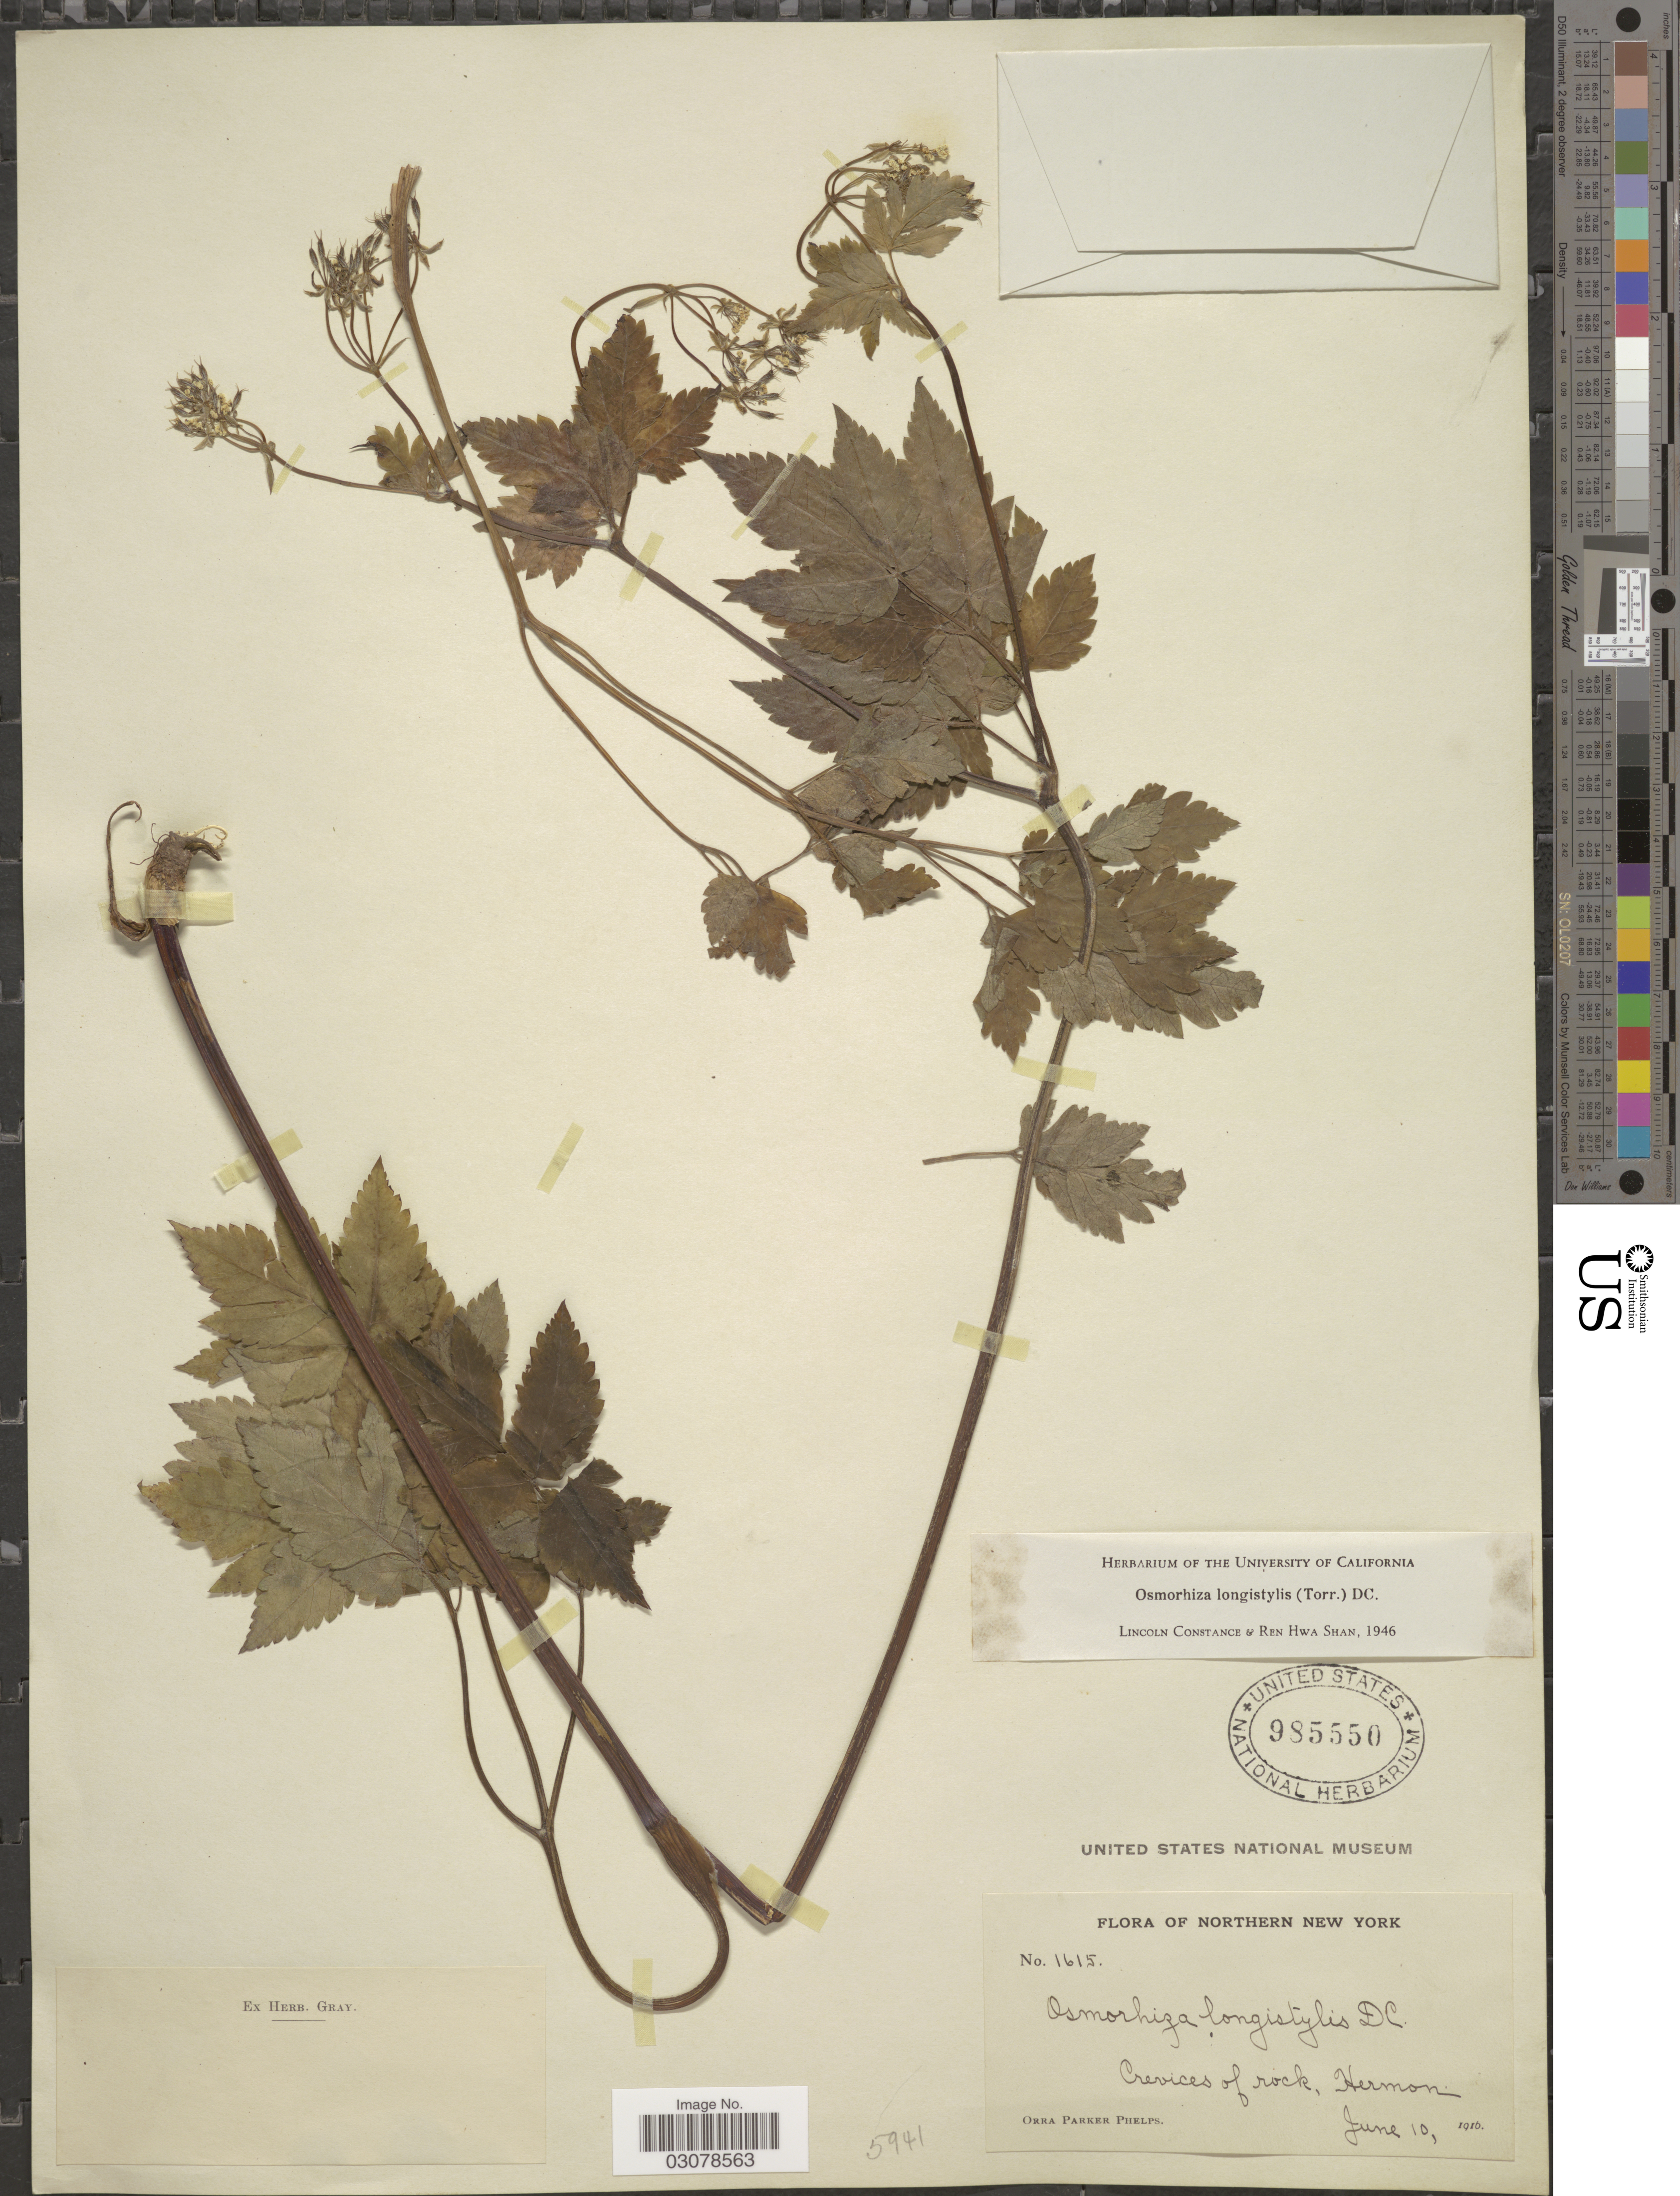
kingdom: Plantae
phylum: Tracheophyta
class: Magnoliopsida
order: Apiales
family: Apiaceae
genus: Osmorhiza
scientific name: Osmorhiza longistylis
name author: (Torr.) DC.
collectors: O. P. Phelps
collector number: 1615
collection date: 1916-06-10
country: United States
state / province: New York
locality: Northern New York. Crevices of rock, Hermon.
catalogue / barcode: US 985550